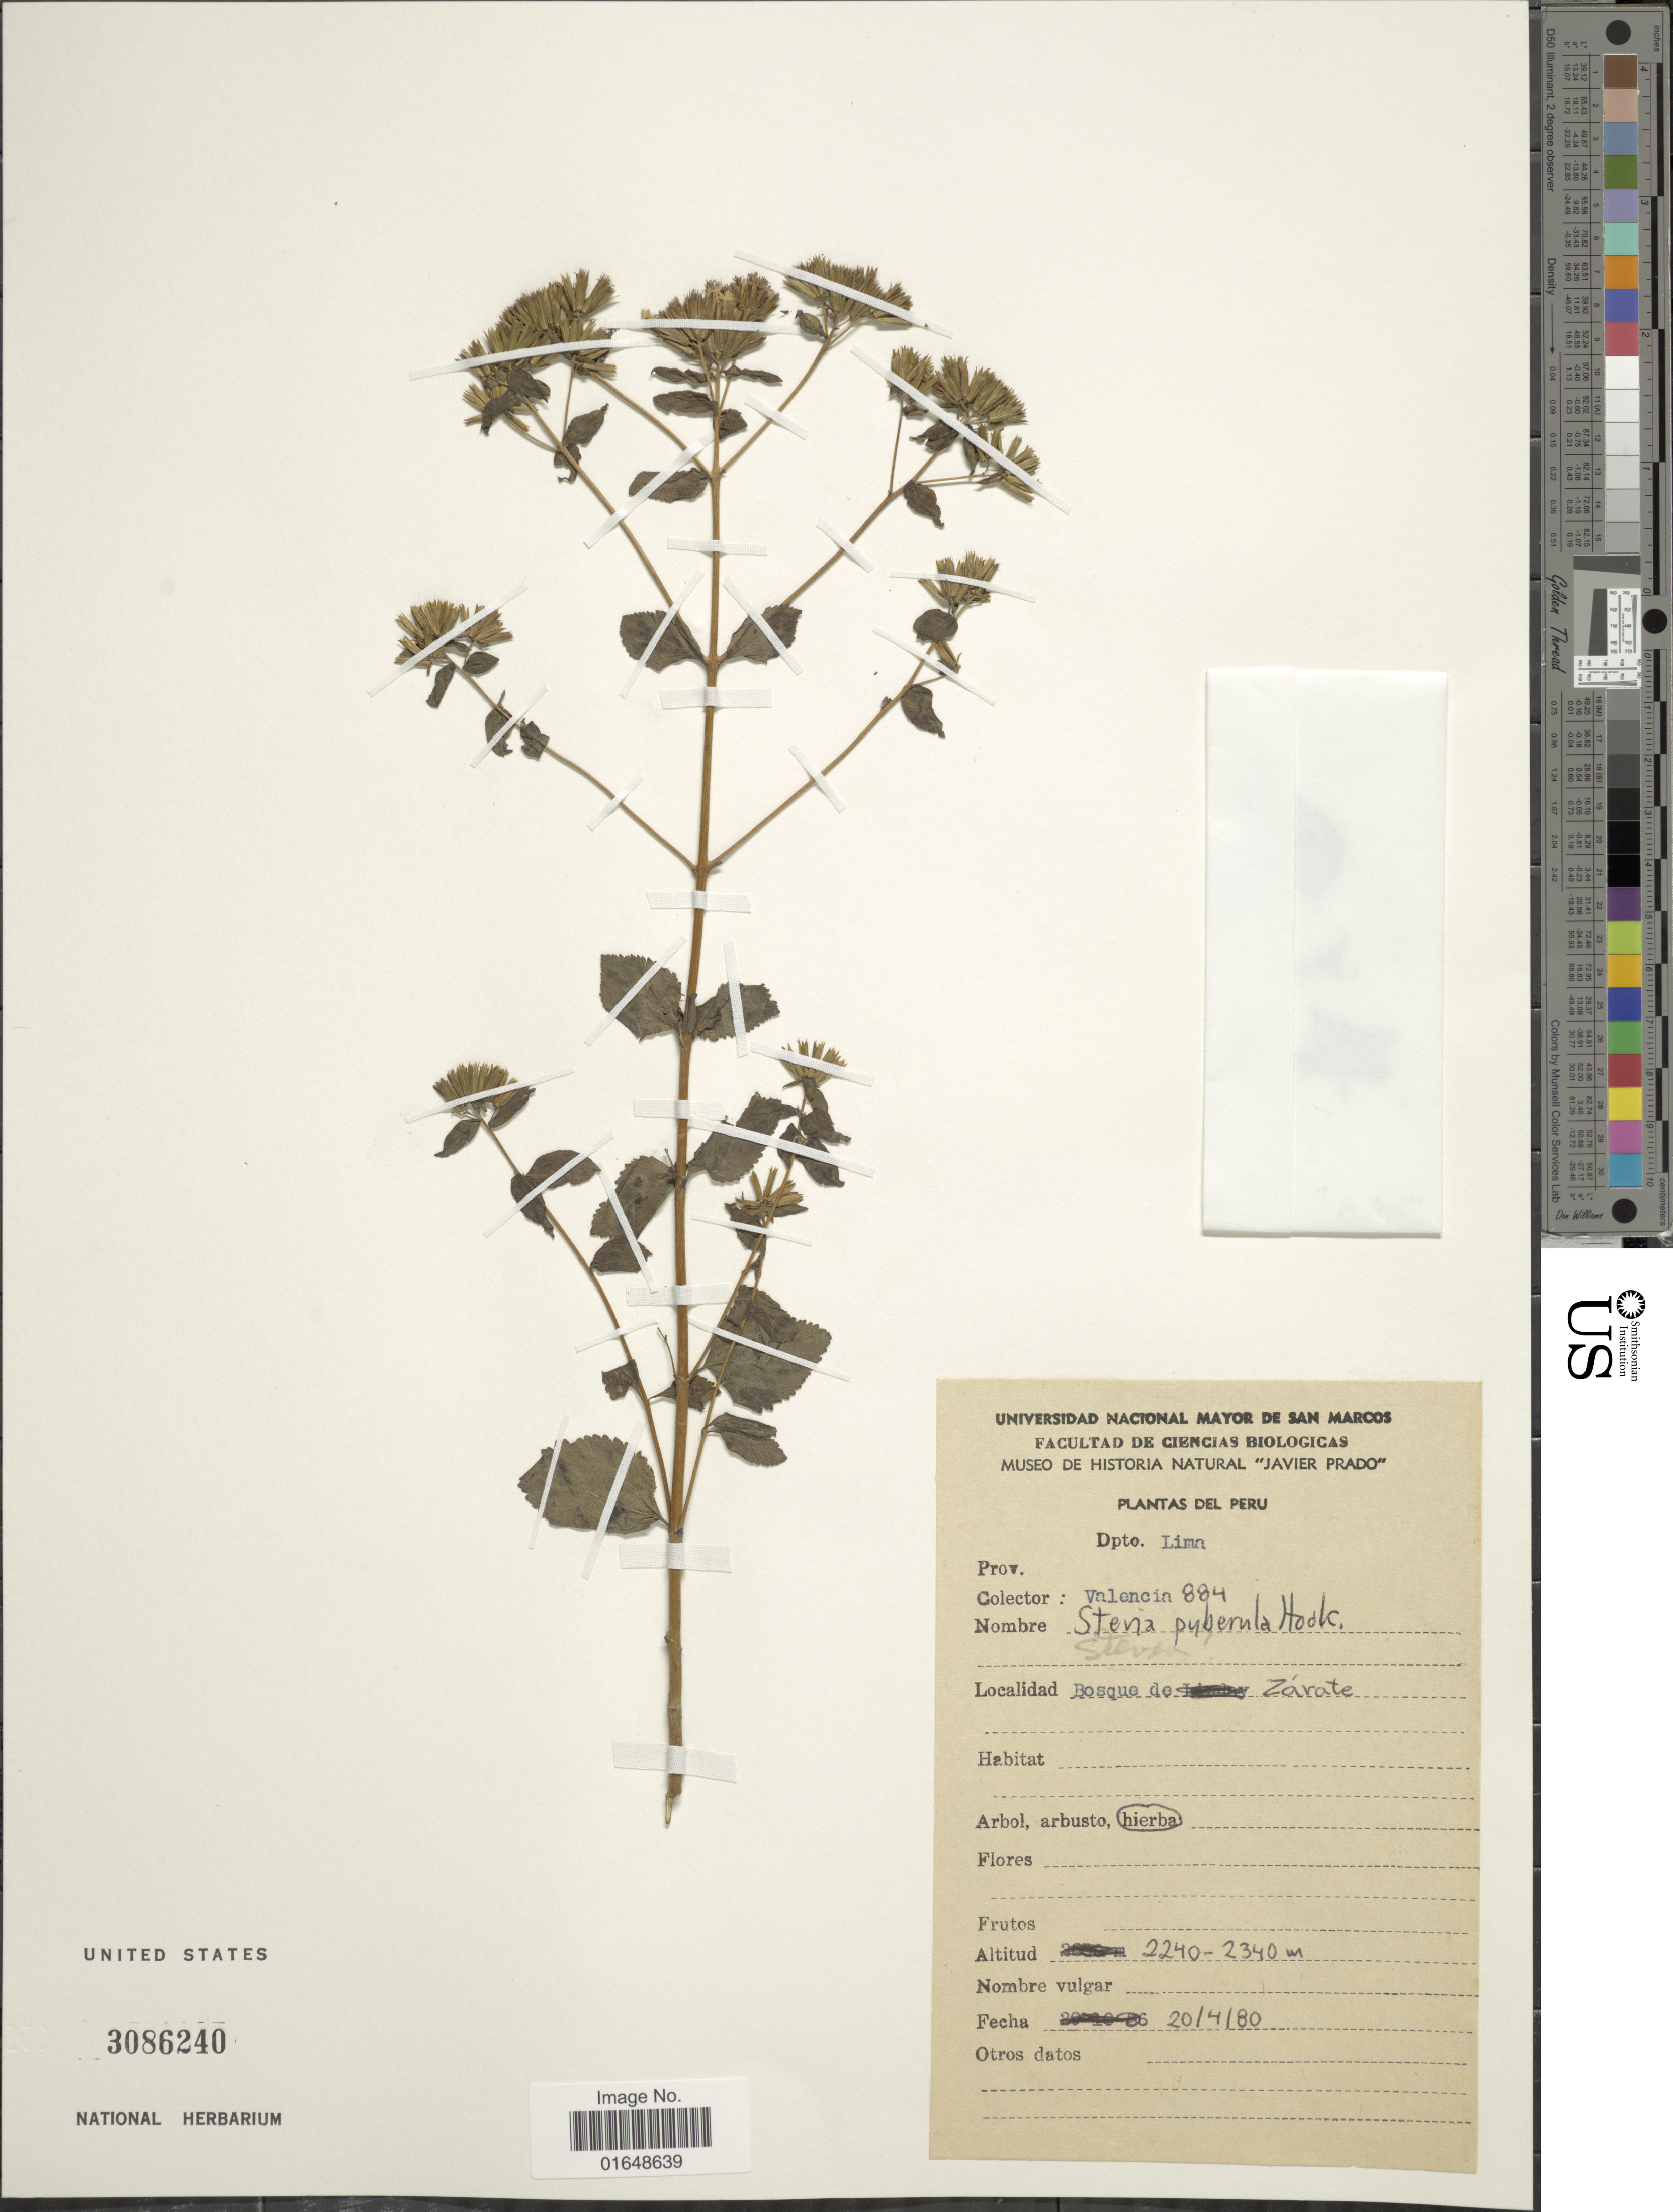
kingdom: Plantae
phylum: Tracheophyta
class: Magnoliopsida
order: Asterales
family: Asteraceae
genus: Stevia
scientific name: Stevia puberula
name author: Hook.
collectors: -. Valencia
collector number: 884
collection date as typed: Transcribed d/m/y: 20/4/80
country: Peru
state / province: Lima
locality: Dpto. Lima. Bosque de Zárate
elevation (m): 2240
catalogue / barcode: US 3086240